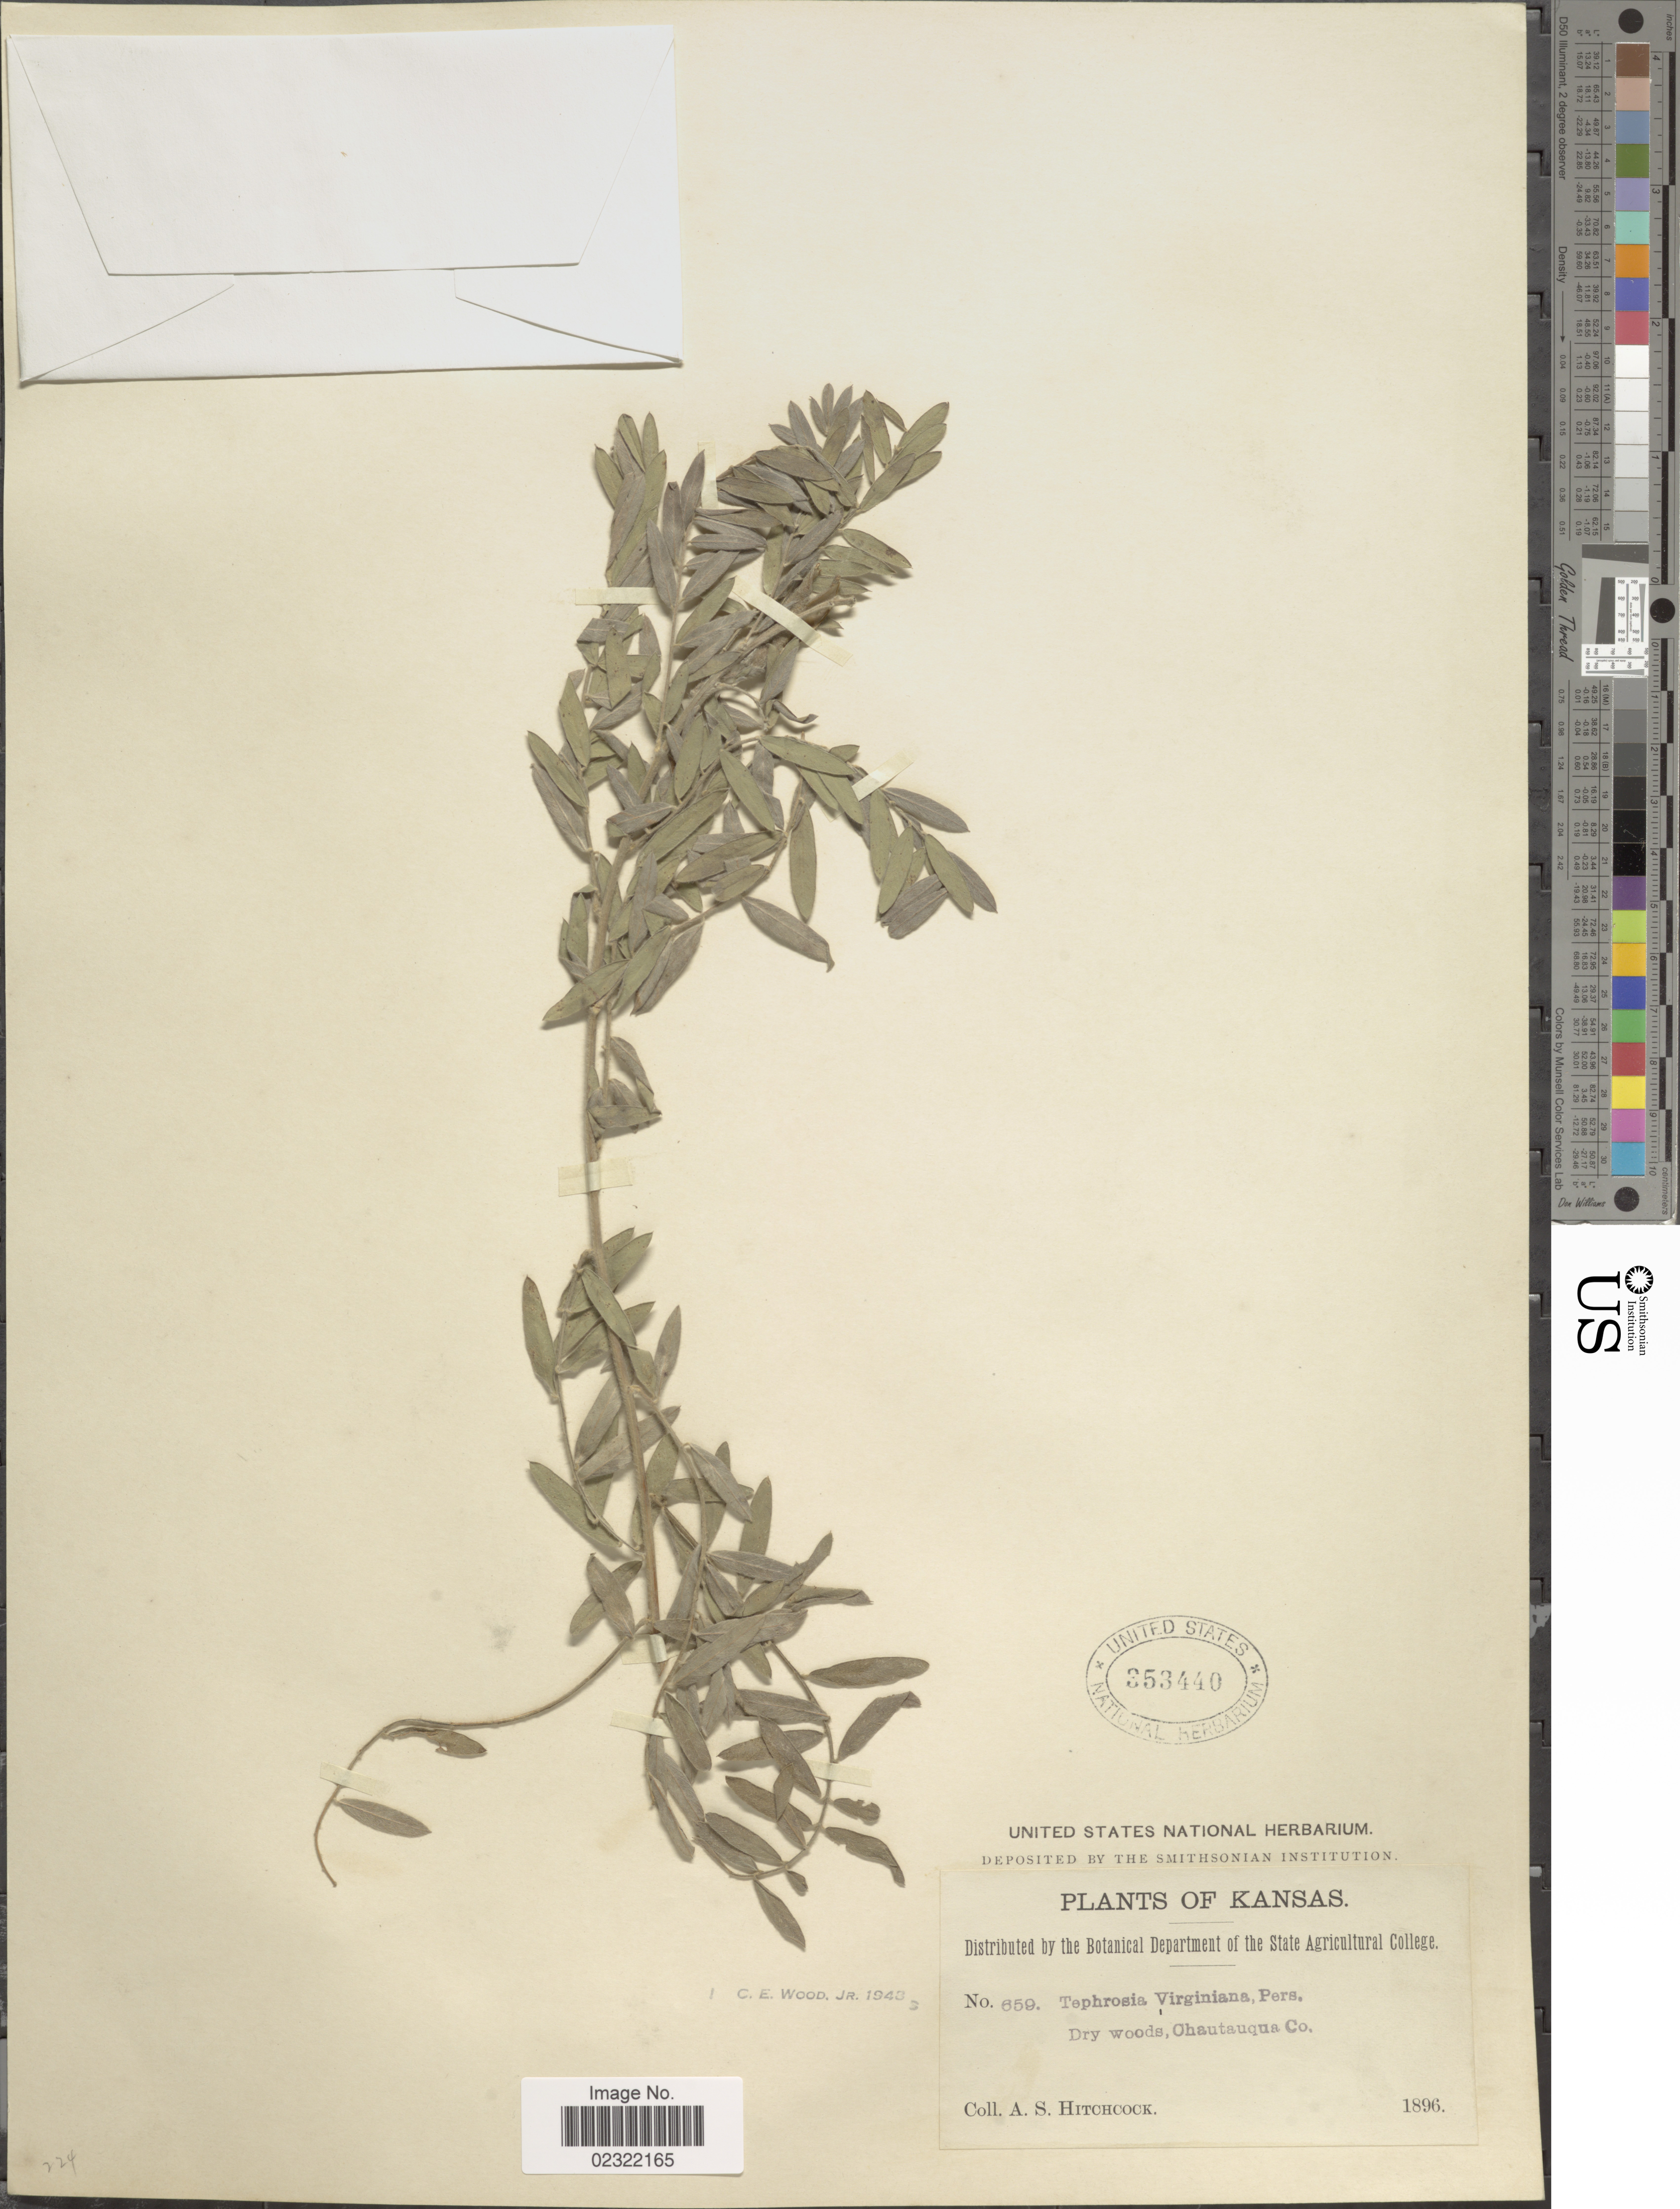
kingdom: Plantae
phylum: Tracheophyta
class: Magnoliopsida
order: Fabales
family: Fabaceae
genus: Tephrosia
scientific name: Tephrosia virginiana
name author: (L.) Pers.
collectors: A. S. Hitchcock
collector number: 659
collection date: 1896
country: United States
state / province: Kansas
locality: Dry woods, Chautauqua Co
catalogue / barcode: US 353440